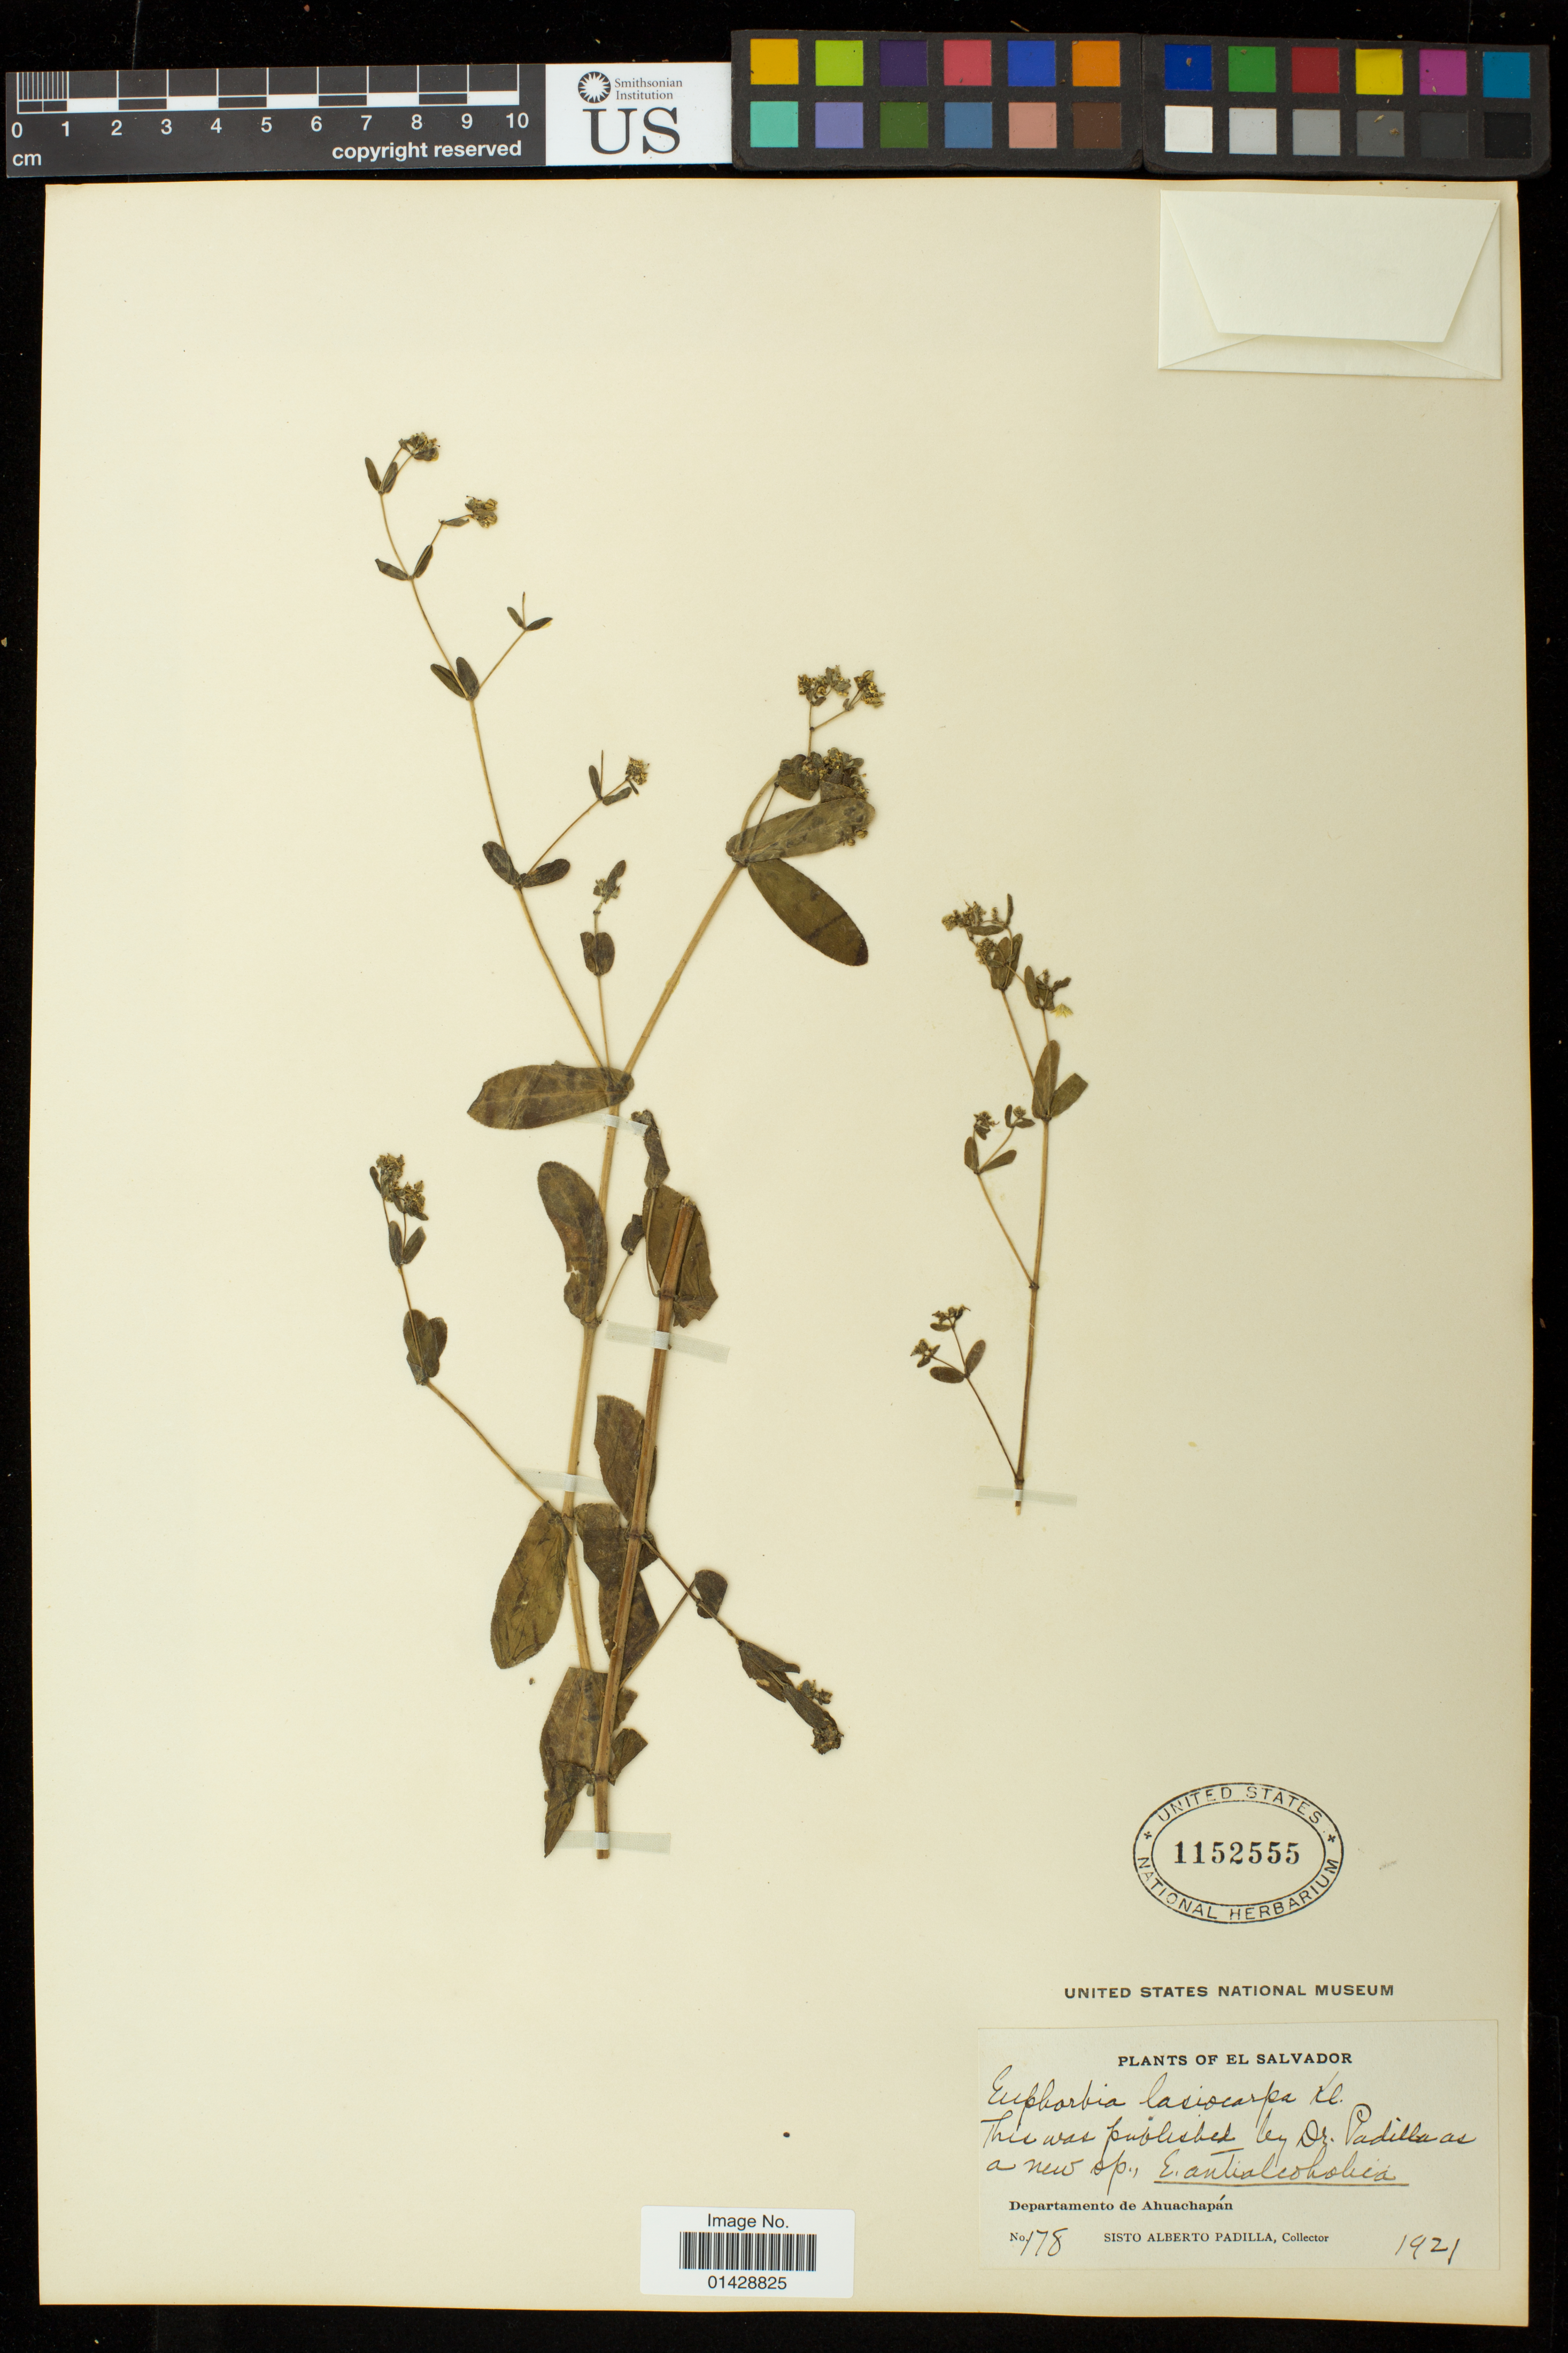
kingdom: Plantae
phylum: Tracheophyta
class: Magnoliopsida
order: Malpighiales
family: Euphorbiaceae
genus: Euphorbia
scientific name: Euphorbia lasiocarpa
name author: Klotzsch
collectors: S. A. Padilla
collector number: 178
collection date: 1921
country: El Salvador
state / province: Ahuachapan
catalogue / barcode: US 1152555